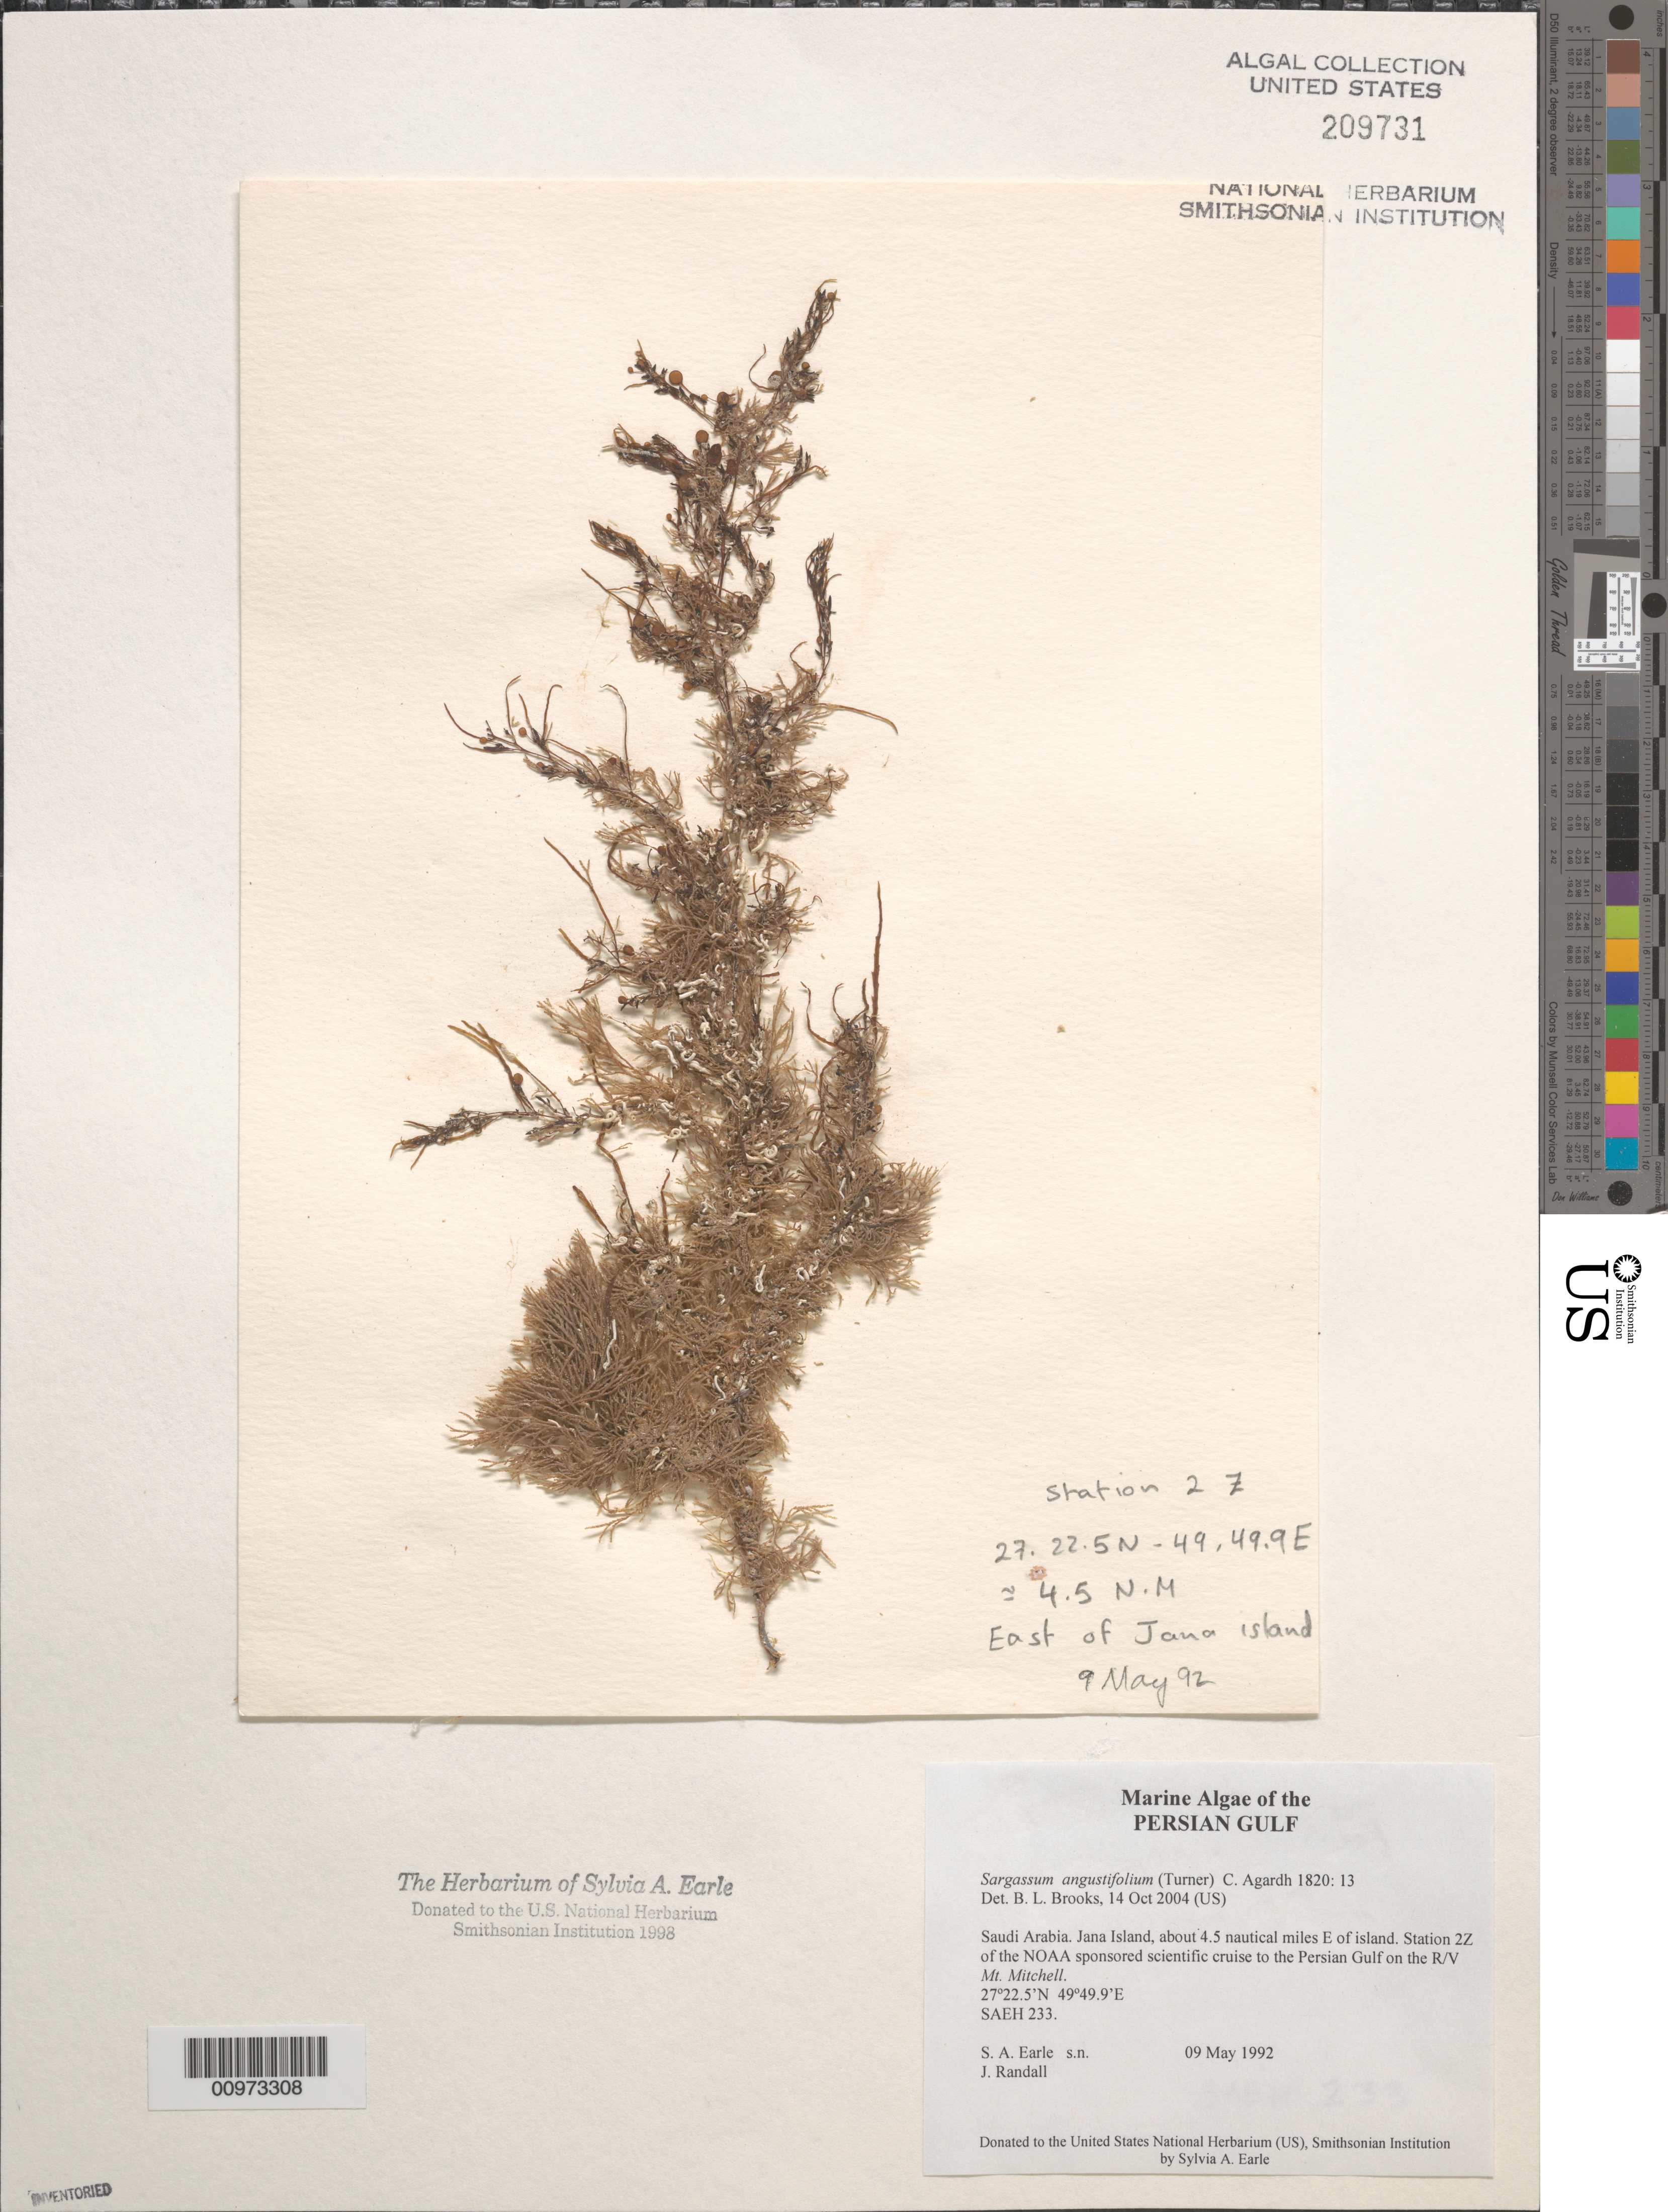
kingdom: Chromista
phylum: Ochrophyta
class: Phaeophyceae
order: Fucales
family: Sargassaceae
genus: Sargassum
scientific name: Sargassum angustifolium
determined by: Brooks, B. L., (BOT), Smithsonian Institution - National Museum of Natural History (UNITED STATES)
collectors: S. A. Earle & J. Randall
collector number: SAEH 233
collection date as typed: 09 May 1992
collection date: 1992-05-09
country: Saudi Arabia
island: Jana Island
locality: Persian Gulf, ca. 4.5. nautical miles east of island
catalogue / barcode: US 209731